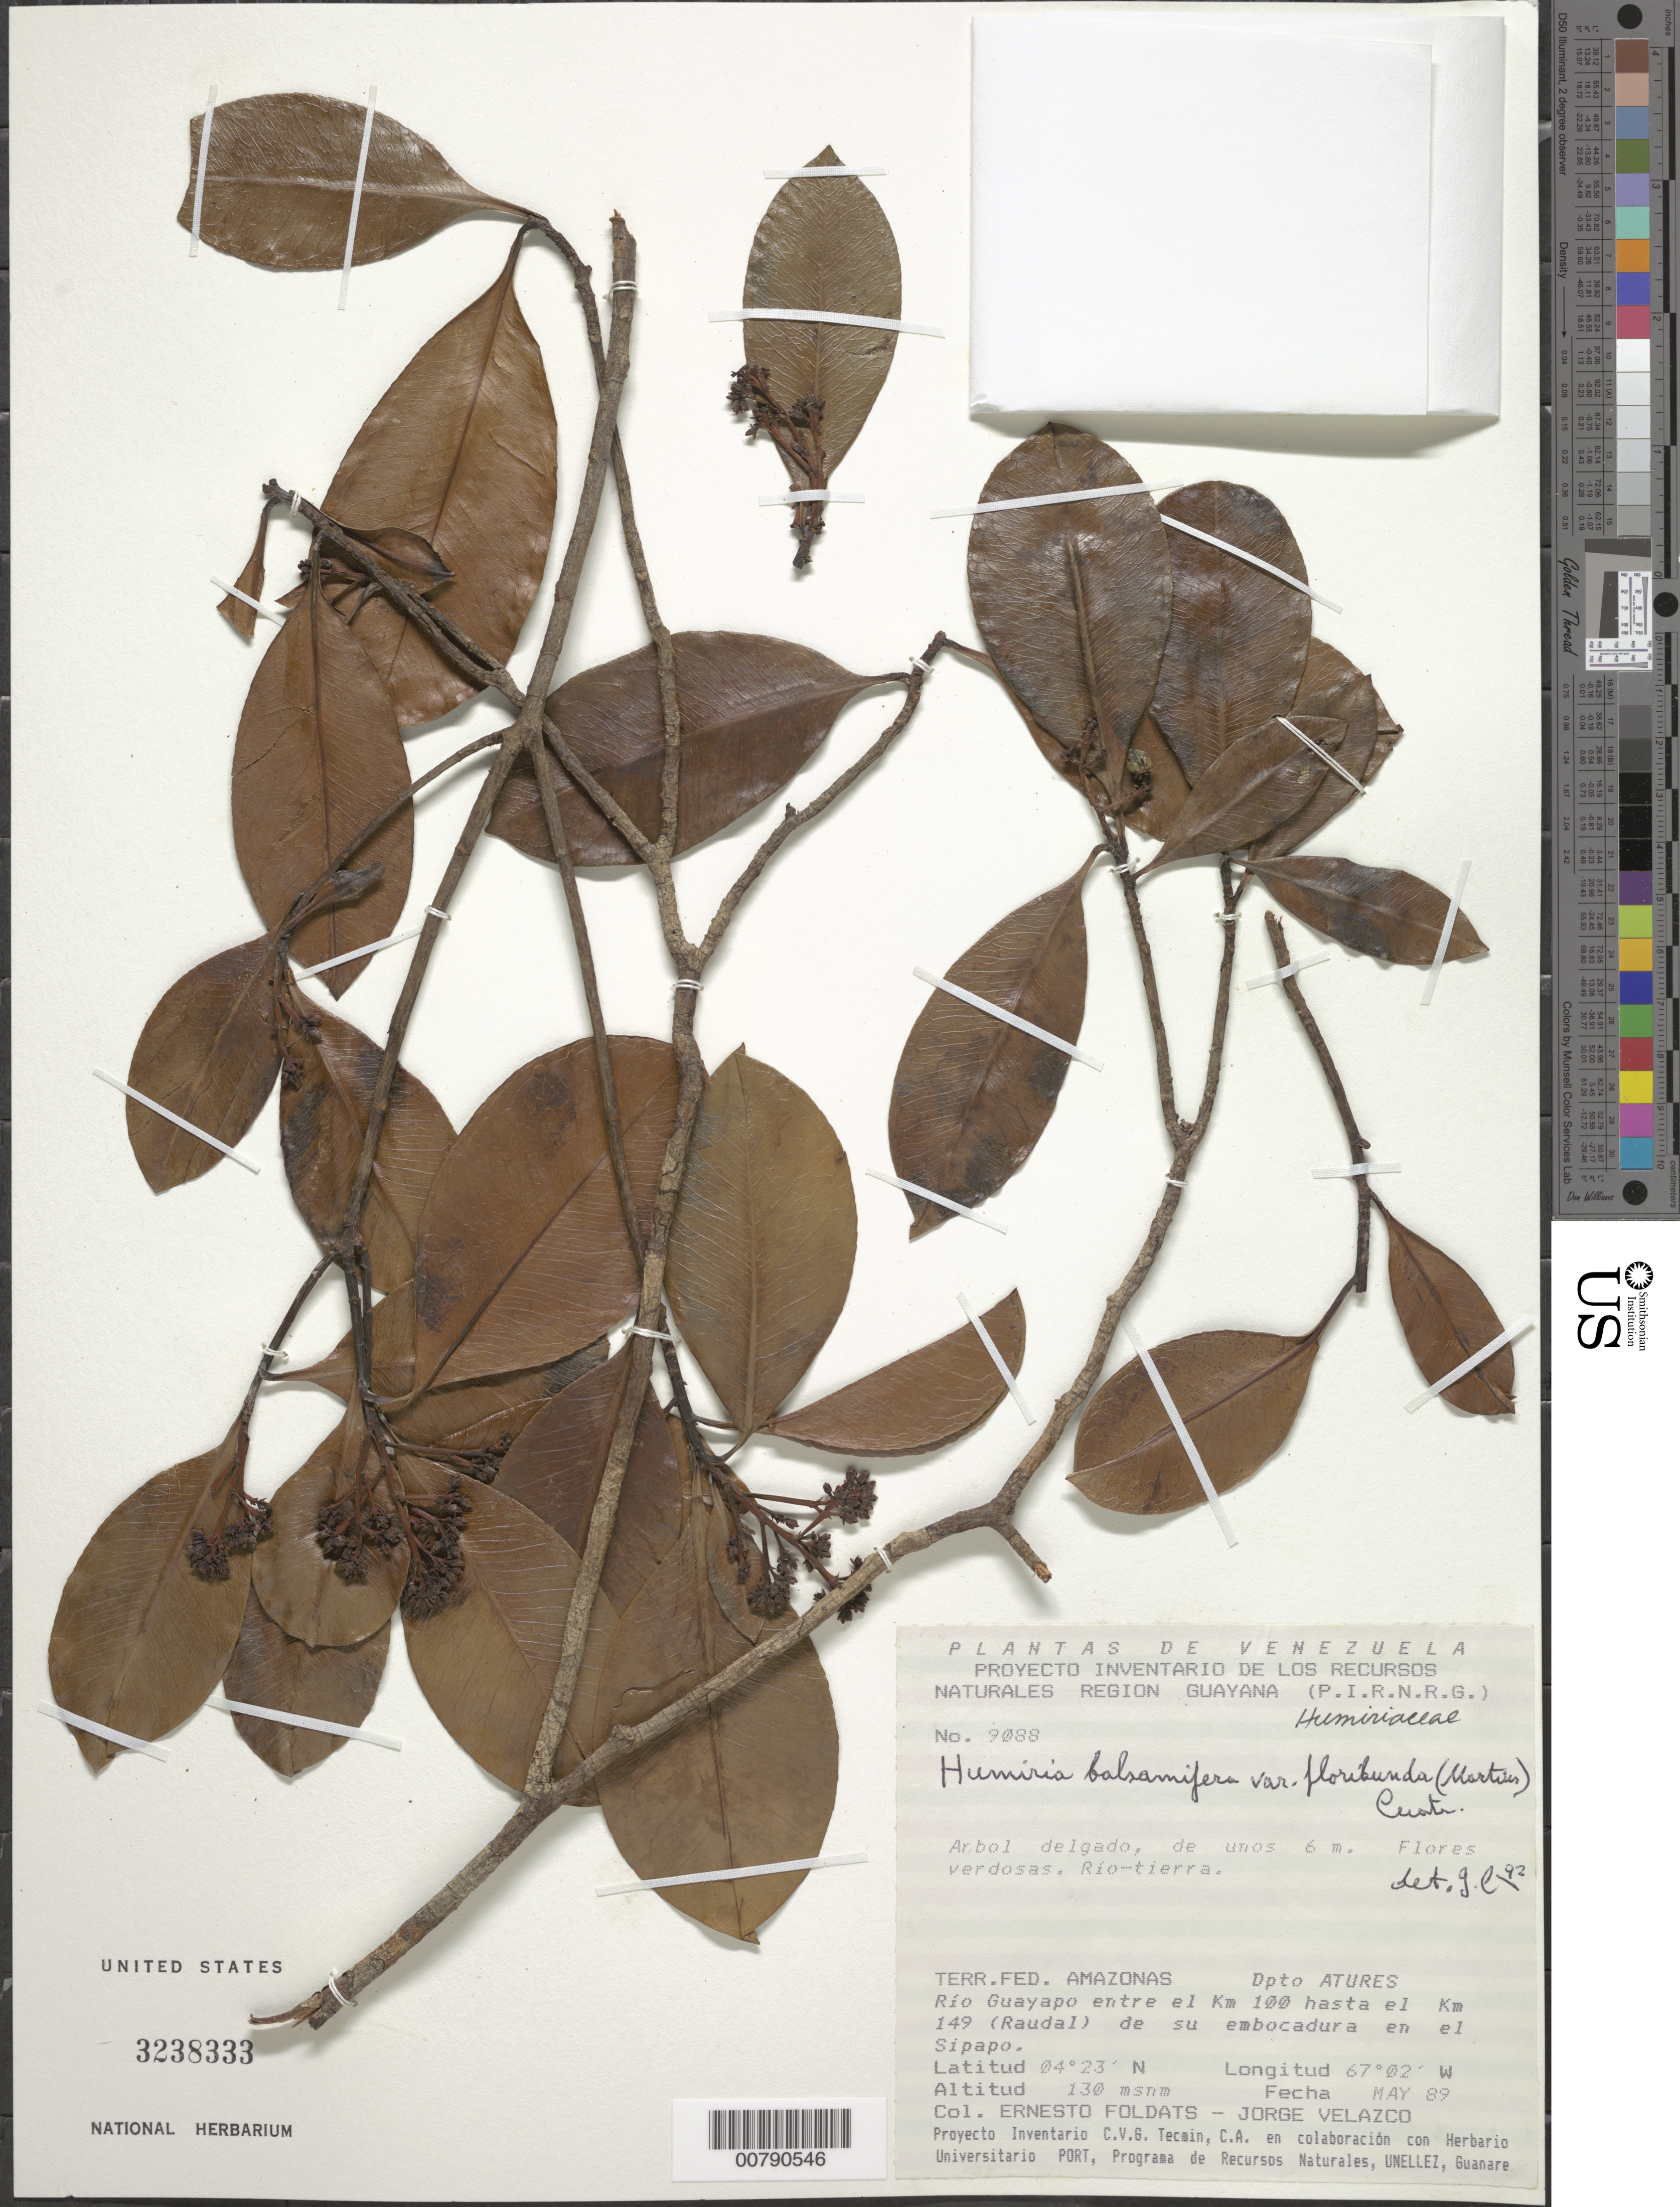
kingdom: Plantae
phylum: Tracheophyta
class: Magnoliopsida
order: Malpighiales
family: Humiriaceae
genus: Humiria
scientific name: Humiria balsamifera var. floribunda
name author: (Mart.) Cuatrec.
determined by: Cuatrecasas, J.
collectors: E. Foldats & J. Velazco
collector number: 9088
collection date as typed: May-89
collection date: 1989-05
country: Venezuela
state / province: Amazonas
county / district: Atures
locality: Río Guaypo entre el Km 100 hasta el km 149 (Raudal) de su embocadura en el Sipapo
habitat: Río-tierra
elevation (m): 130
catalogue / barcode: US 3238333